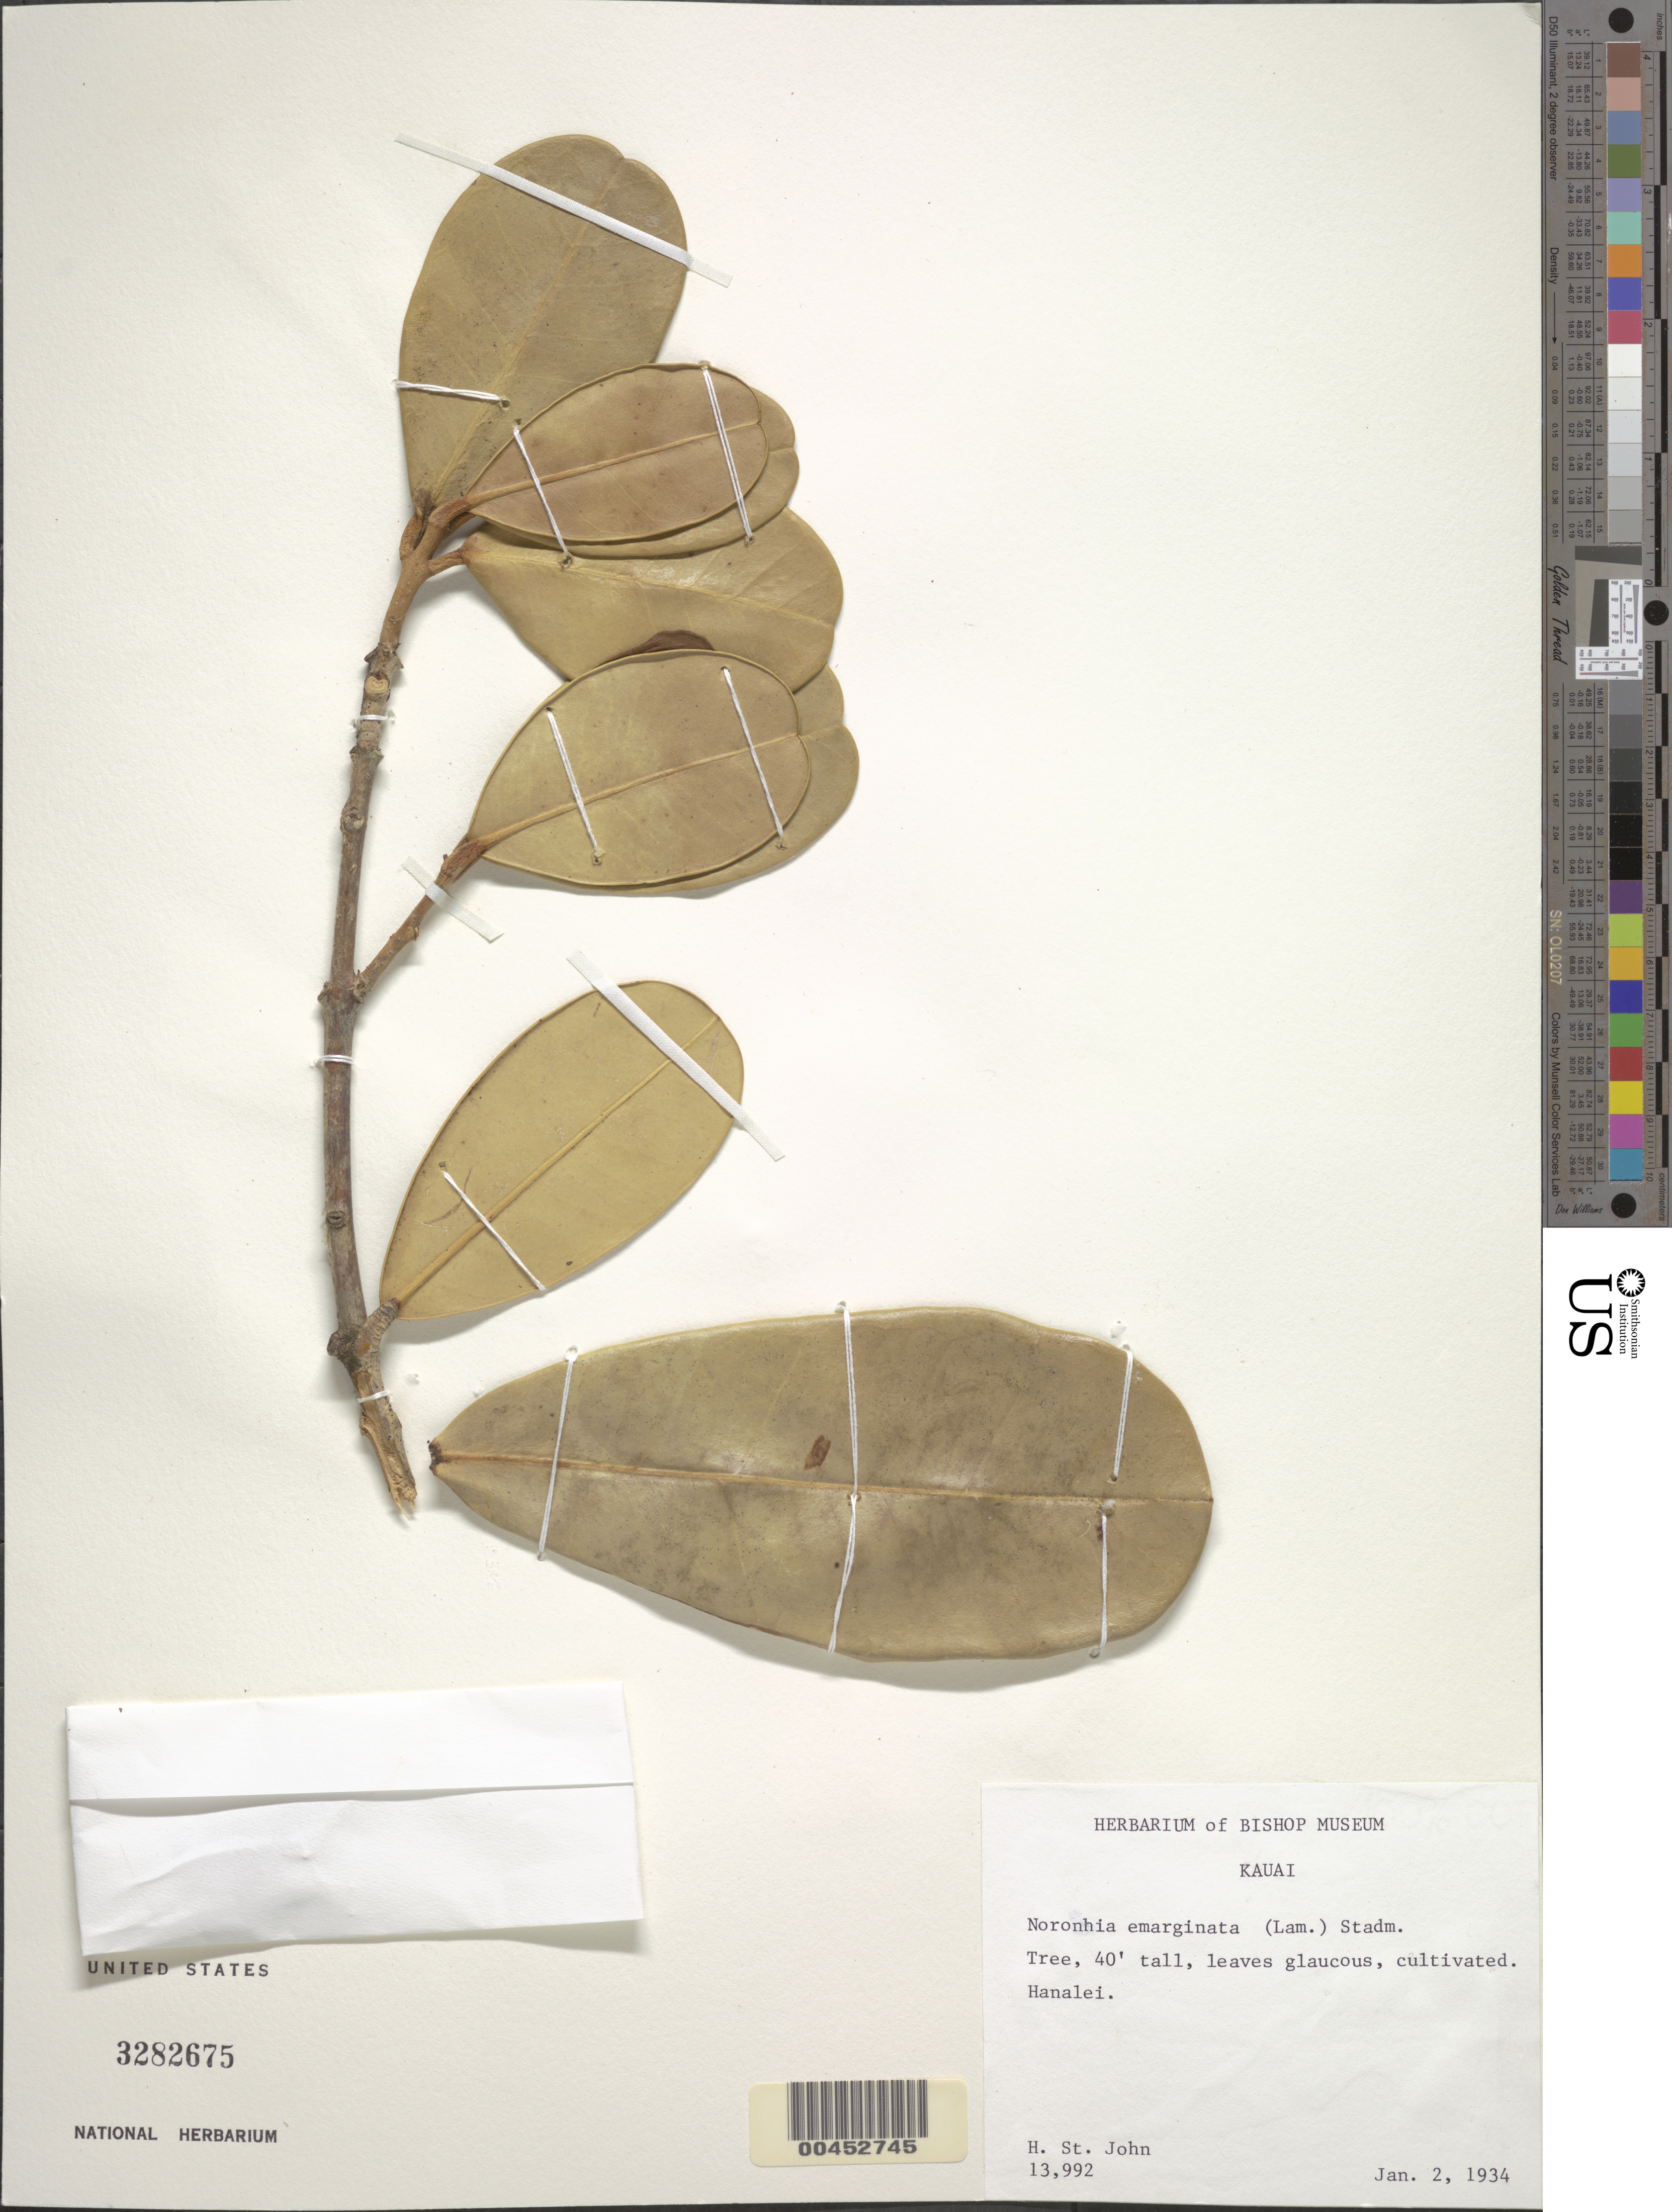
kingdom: Plantae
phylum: Tracheophyta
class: Magnoliopsida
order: Lamiales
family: Oleaceae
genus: Noronhia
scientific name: Noronhia emarginata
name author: (Lam.) Thouars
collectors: H. St. John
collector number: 13992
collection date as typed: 2 Jan 1934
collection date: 1934-01-02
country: United States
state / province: Hawaii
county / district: Kauai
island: Kaua'i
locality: Hanalei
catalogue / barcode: US 3282675